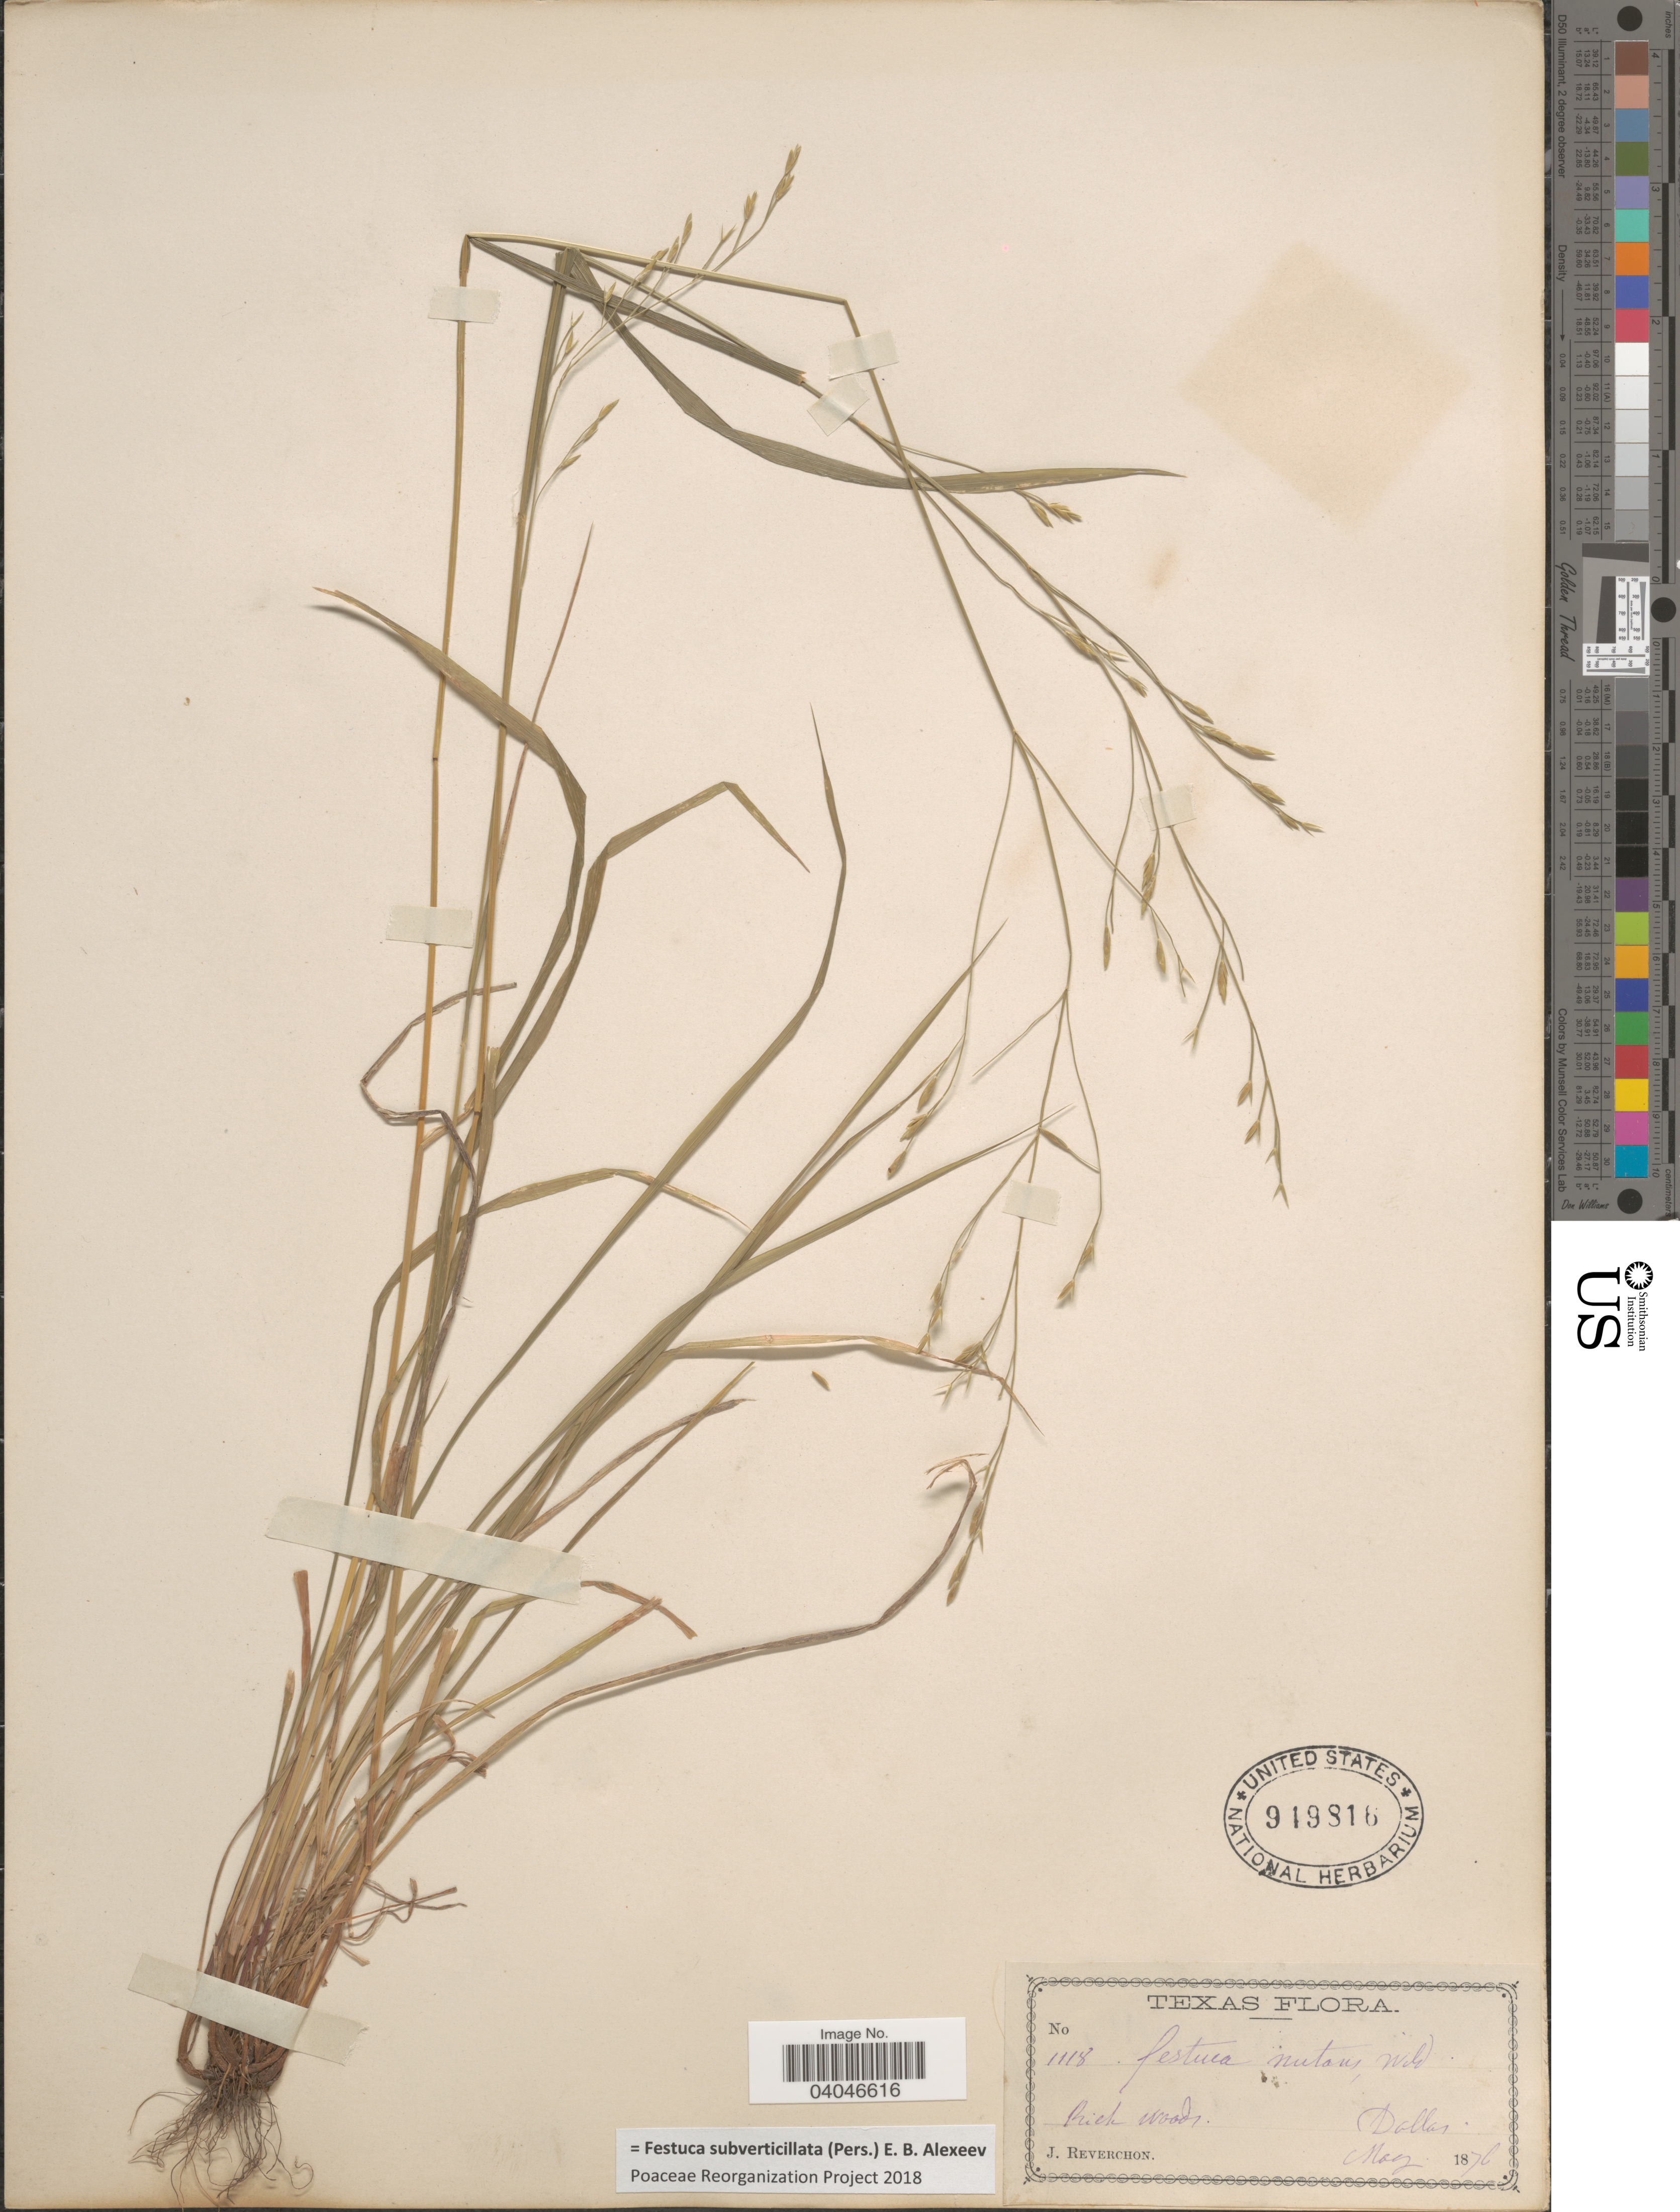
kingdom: Plantae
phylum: Tracheophyta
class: Liliopsida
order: Poales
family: Poaceae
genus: Festuca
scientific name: Festuca subverticillata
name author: (Pers.) E.B. Alexeev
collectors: J. Reverchon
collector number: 1118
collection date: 1876-05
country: United States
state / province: Texas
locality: Dallas.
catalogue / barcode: US 949816